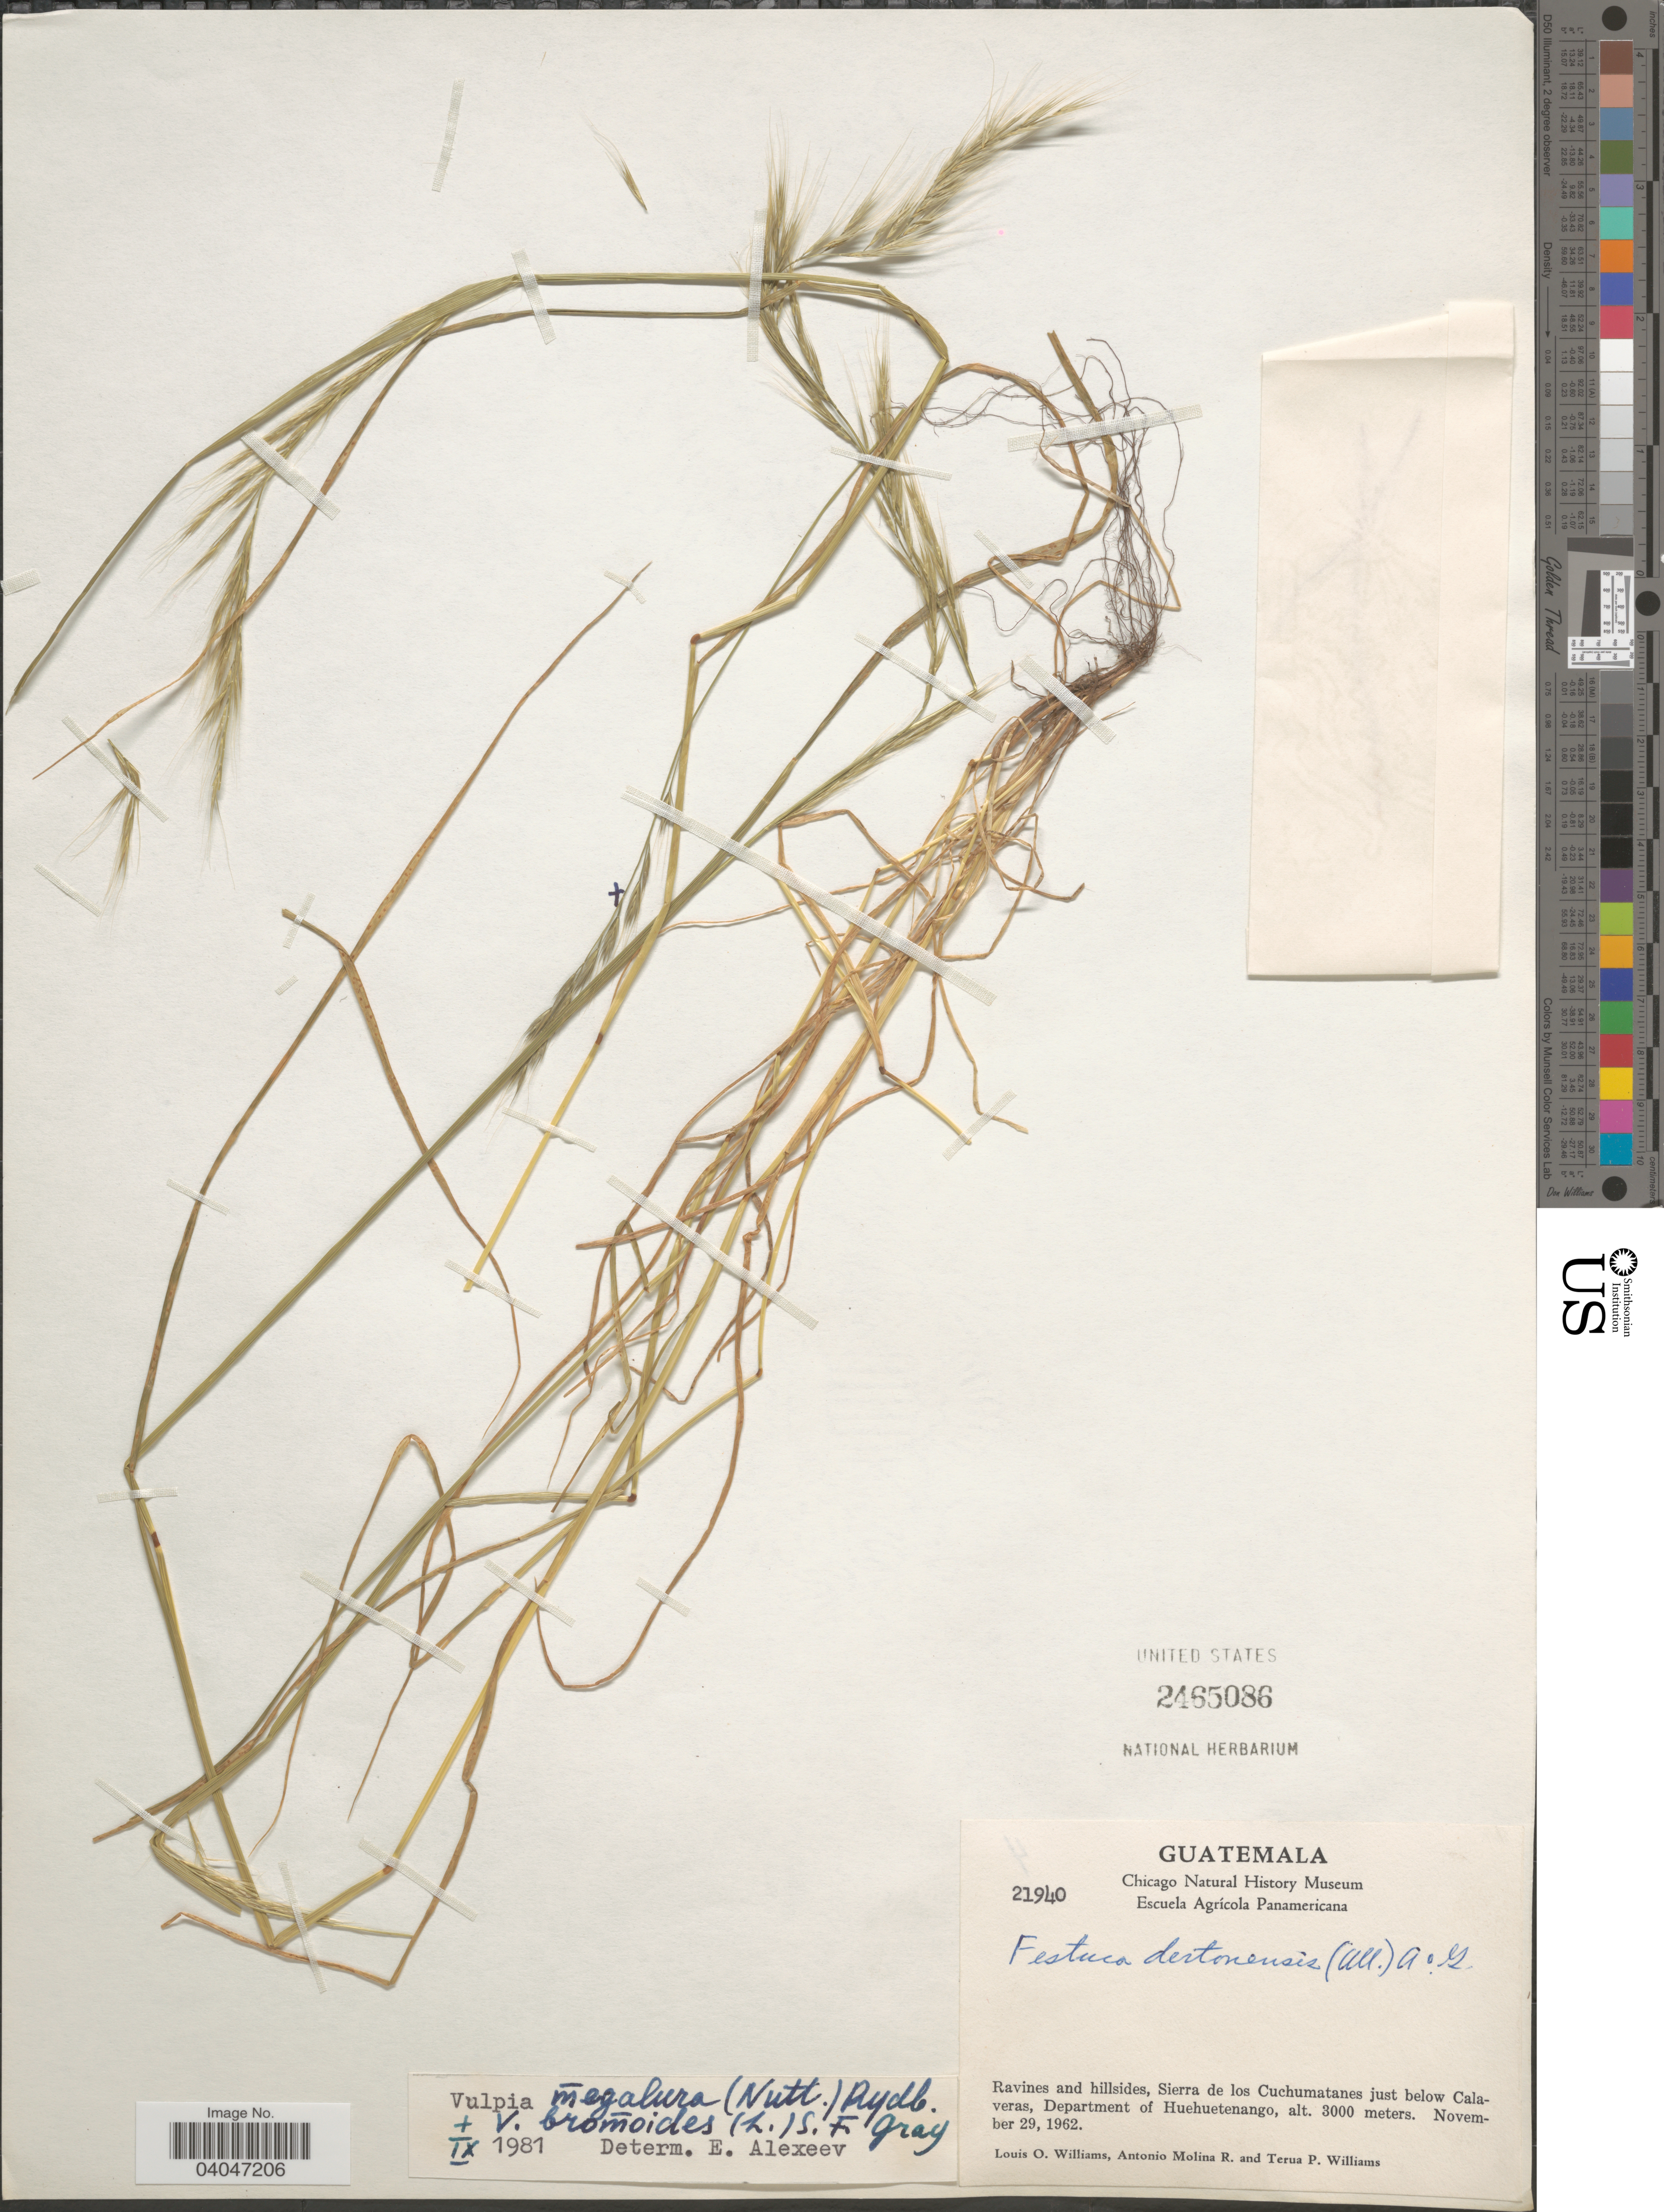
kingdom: Plantae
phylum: Tracheophyta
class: Liliopsida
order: Poales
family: Poaceae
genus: Festuca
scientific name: Festuca megalura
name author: Nutt.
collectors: L. O. Williams, A. Molina R. & T. Williams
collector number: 21940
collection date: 1962-11-29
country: Guatemala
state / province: Huehuetenango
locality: Ravines and hillsides, Sierra de los Cuchumatanes just below Calaveras, Department of Huehuetenango.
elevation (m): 3000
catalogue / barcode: US 2465086